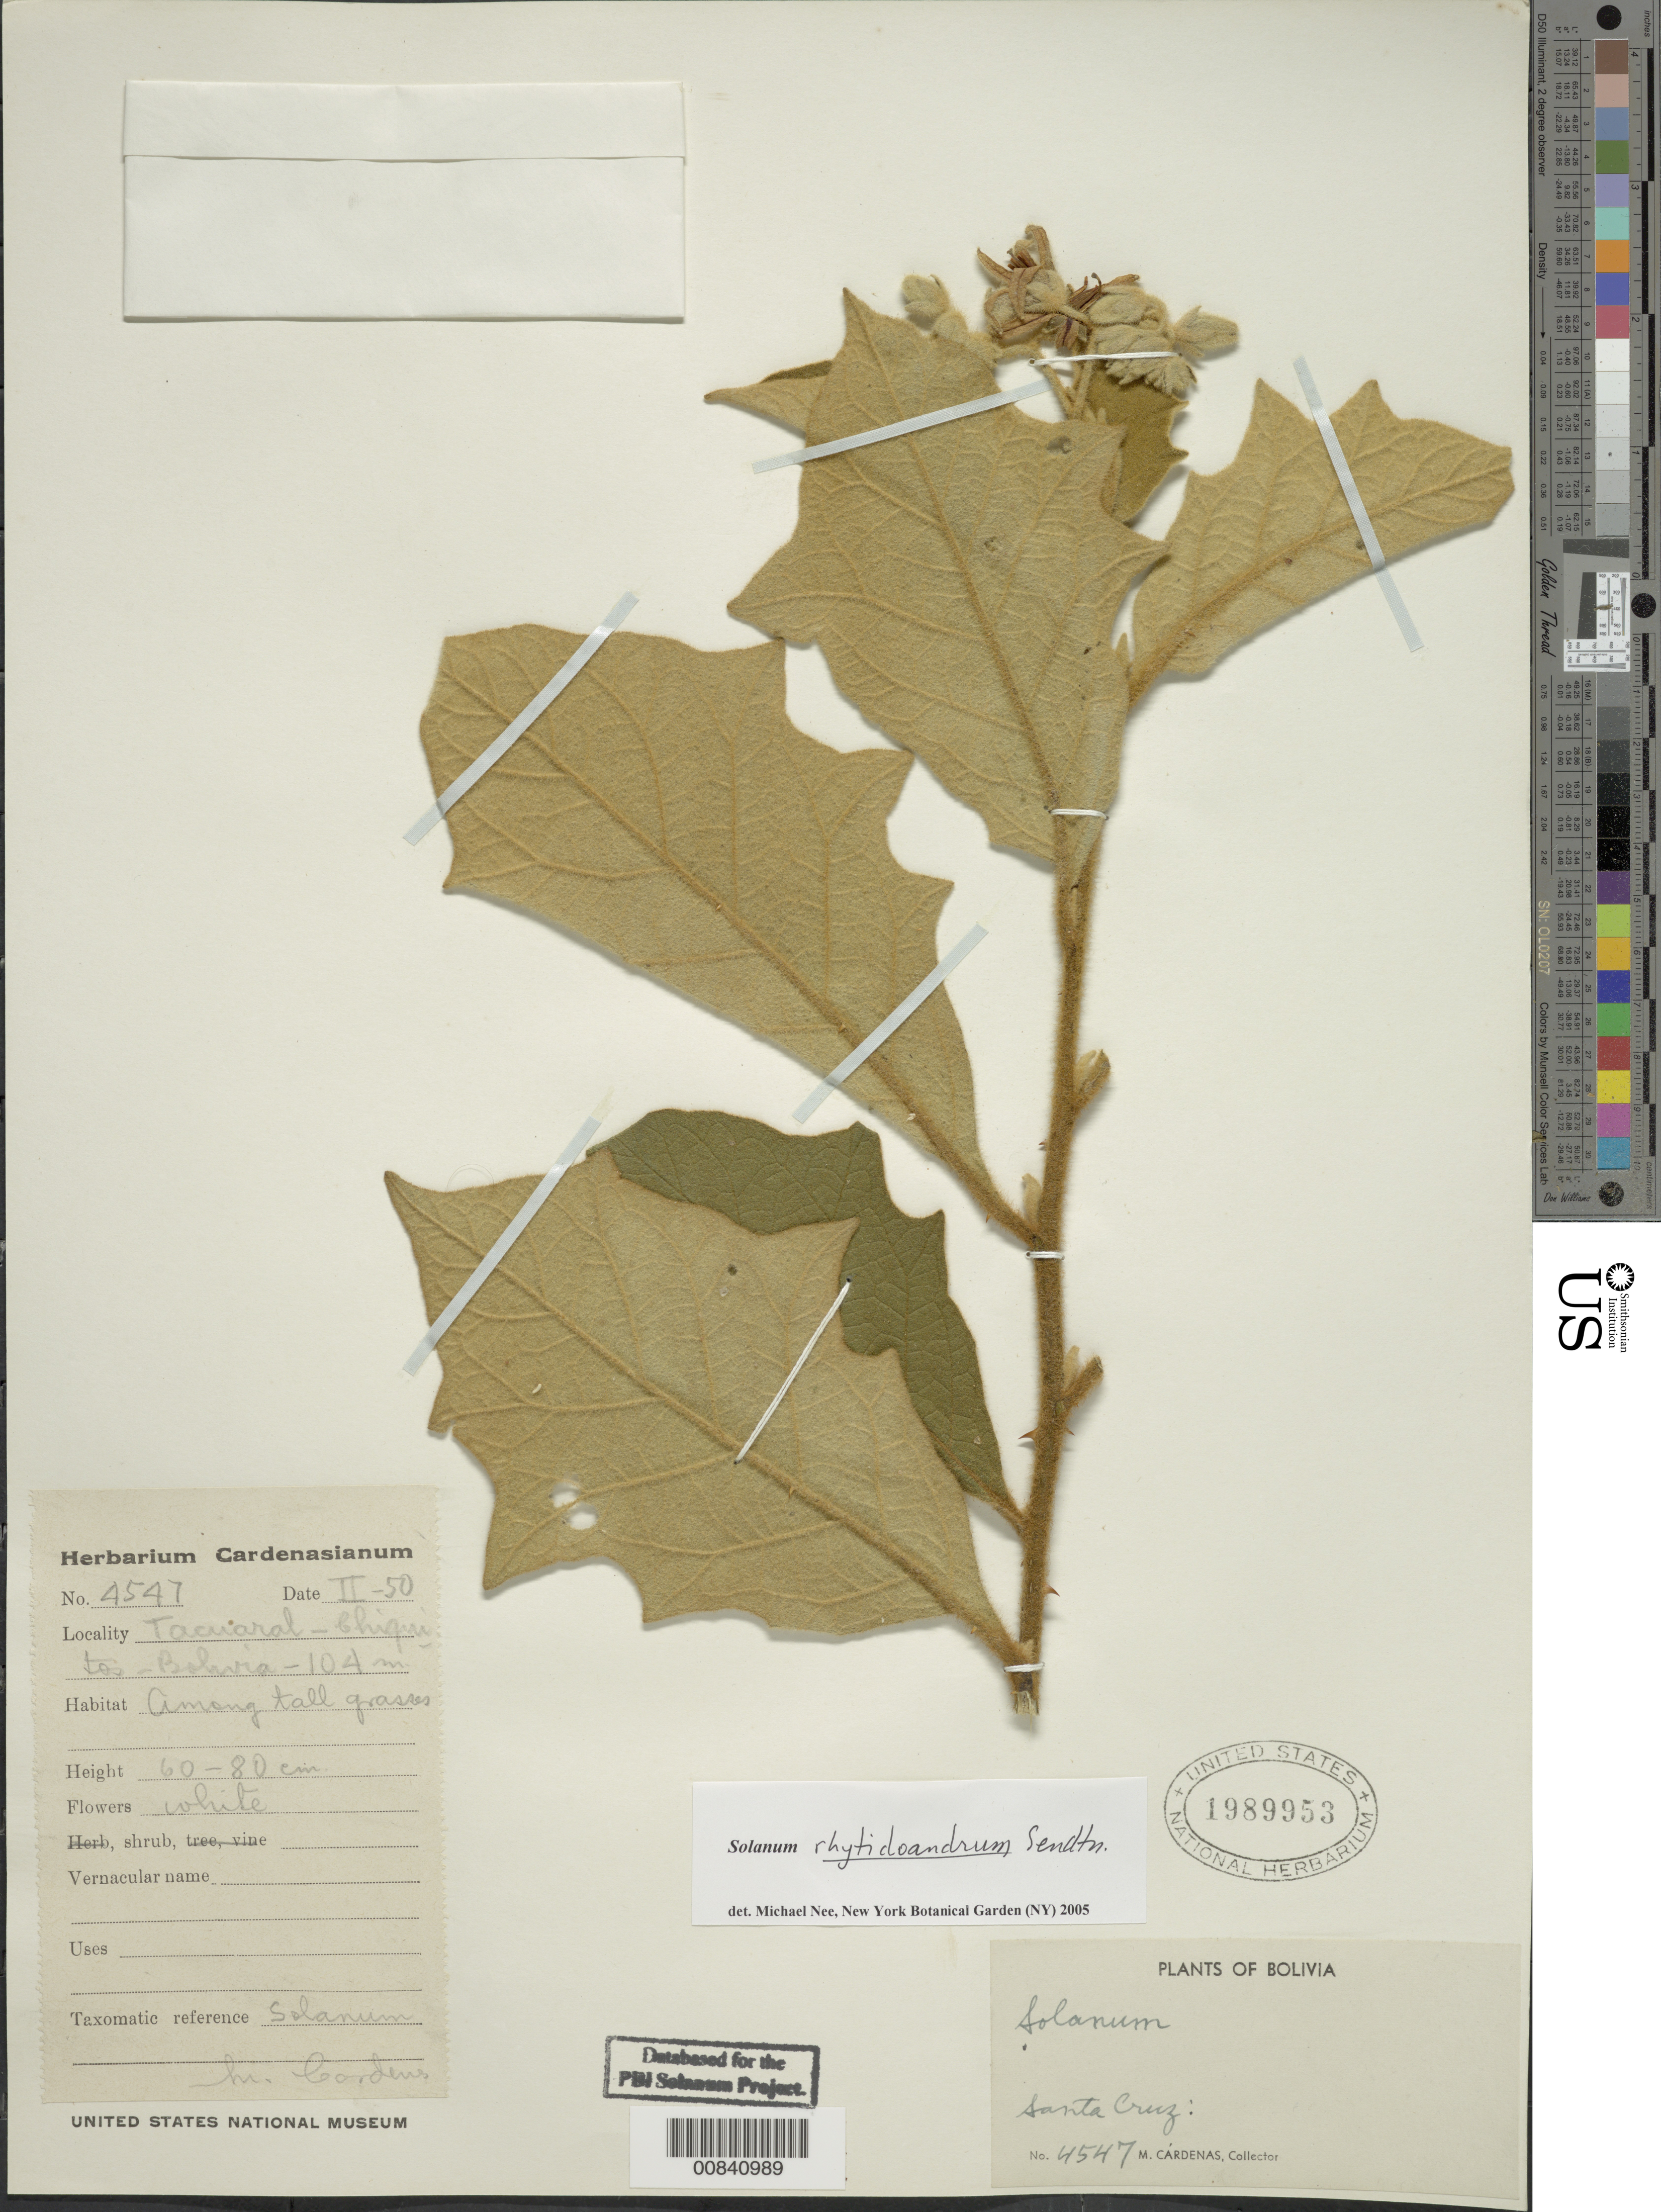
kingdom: Plantae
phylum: Tracheophyta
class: Magnoliopsida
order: Solanales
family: Solanaceae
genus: Solanum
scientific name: Solanum rhytidoandrum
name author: Sendtn.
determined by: Nee, Michael H.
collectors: M. Cárdenas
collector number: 4547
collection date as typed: Feb 1950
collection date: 1950-02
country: Bolivia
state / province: Santa Cruz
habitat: Among tall grasses.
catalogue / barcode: US 1989953